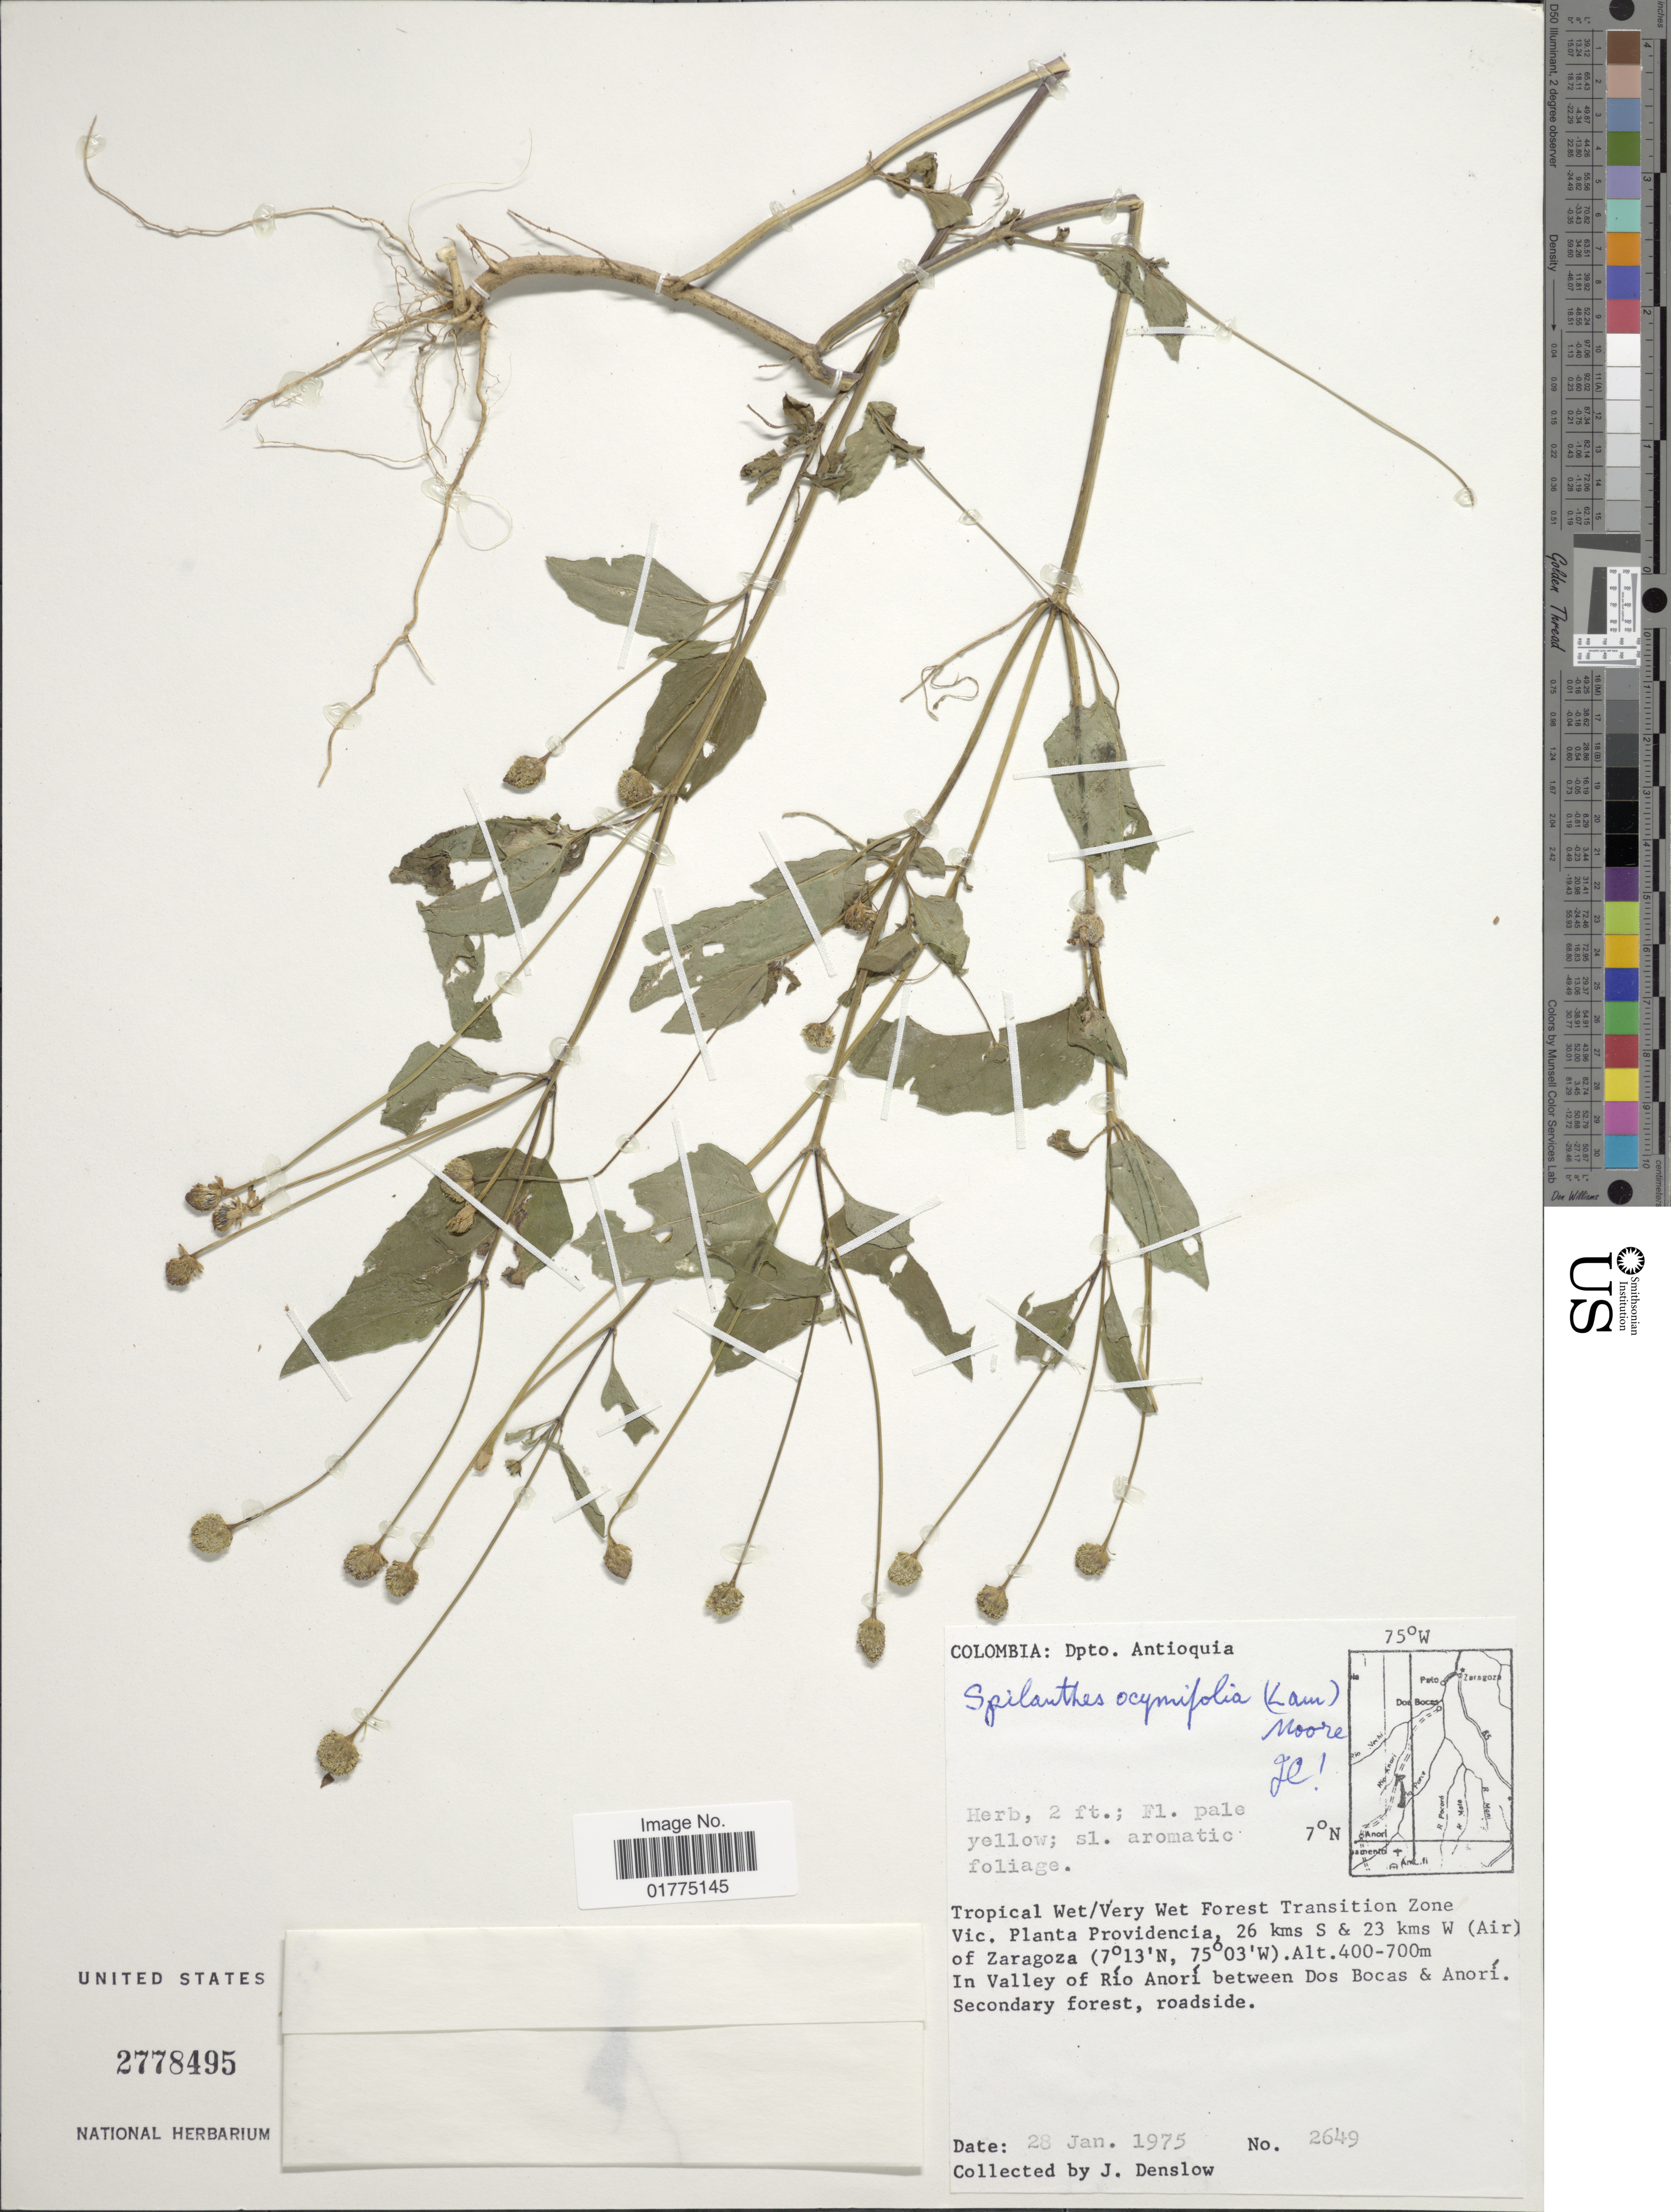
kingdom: Plantae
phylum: Tracheophyta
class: Magnoliopsida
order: Asterales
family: Asteraceae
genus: Acmella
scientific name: Acmella alba var. alba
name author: (L'Hér.) R.K. Jansen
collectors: J. Denslow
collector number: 2649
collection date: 1975-01-28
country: Colombia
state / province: Antioquia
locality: Colombia: Dpto. Antioquia. Tropical Wet/Very Wet Forest Transition Zone Vic. Planta Providencia, 26 kms S & 23 kms W (Air) of Zaragoza. In Valley of Río Anorí between Dos Bocas & Anorí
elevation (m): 400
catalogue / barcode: US 2778495